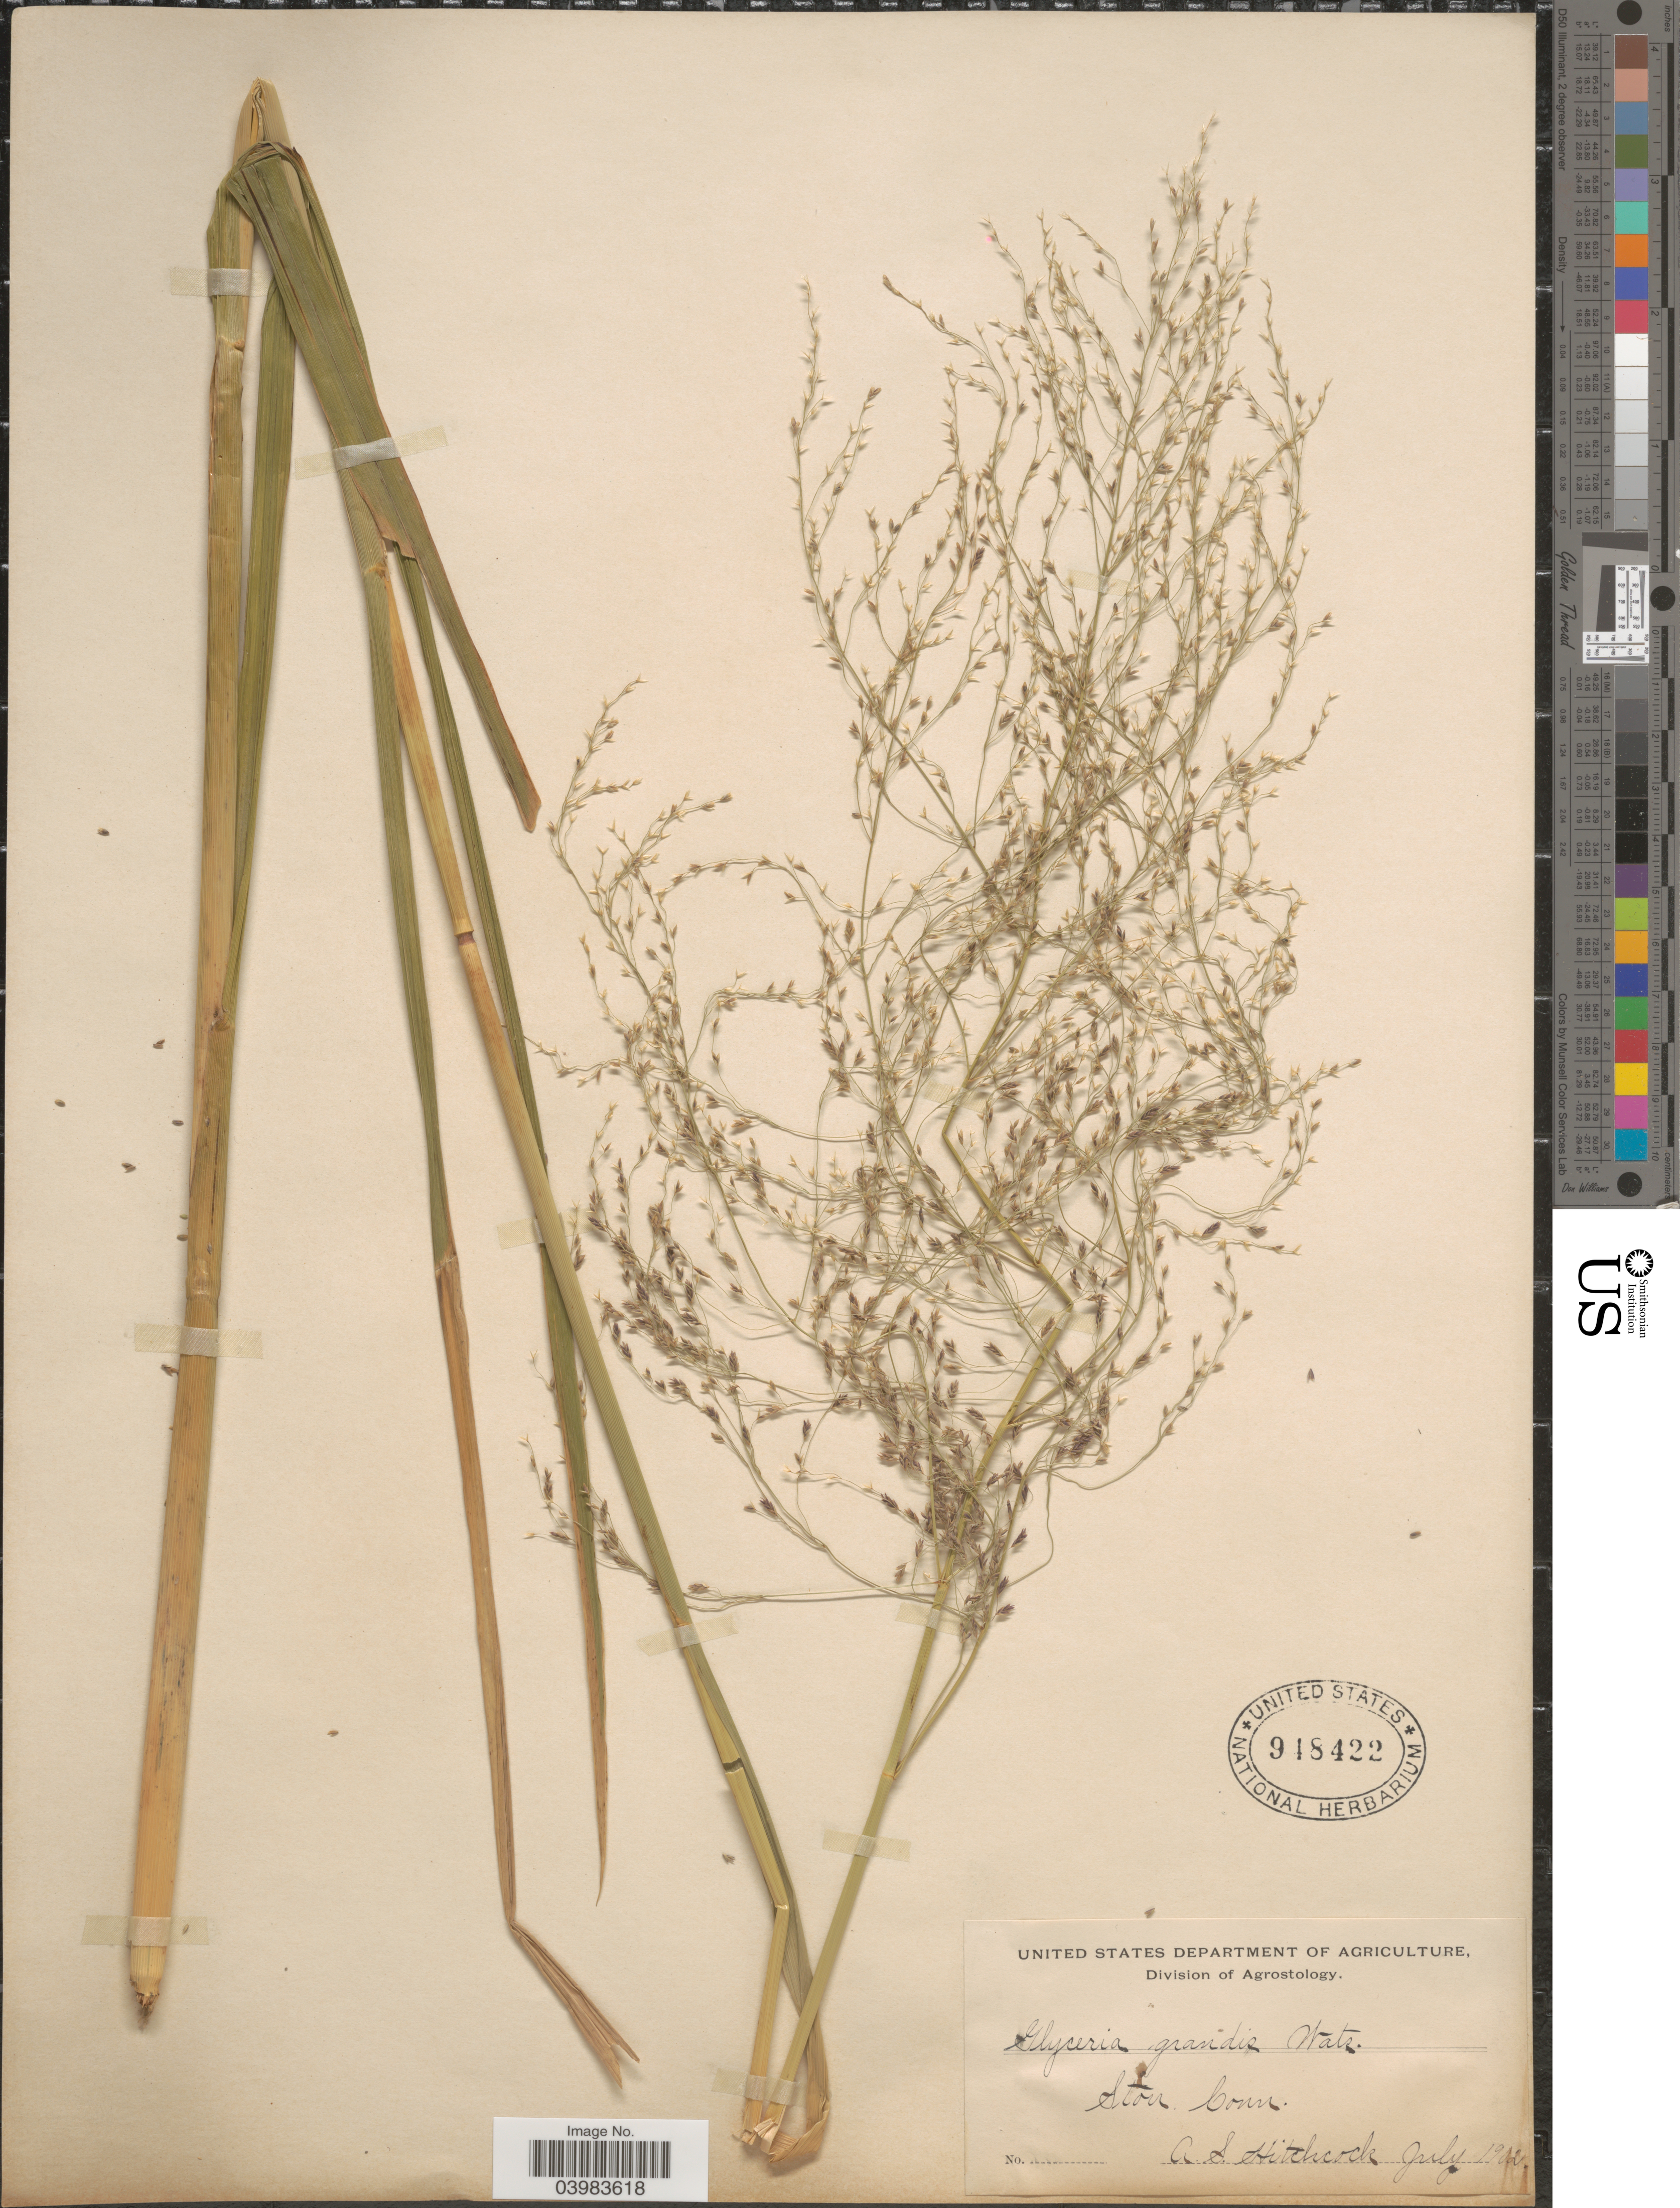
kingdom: Plantae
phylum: Tracheophyta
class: Liliopsida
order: Poales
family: Poaceae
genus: Glyceria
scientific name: Glyceria grandis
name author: S. Watson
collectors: A. S. Hitchcock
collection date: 1902-07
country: United States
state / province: Connecticut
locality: Storr.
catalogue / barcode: US 948422